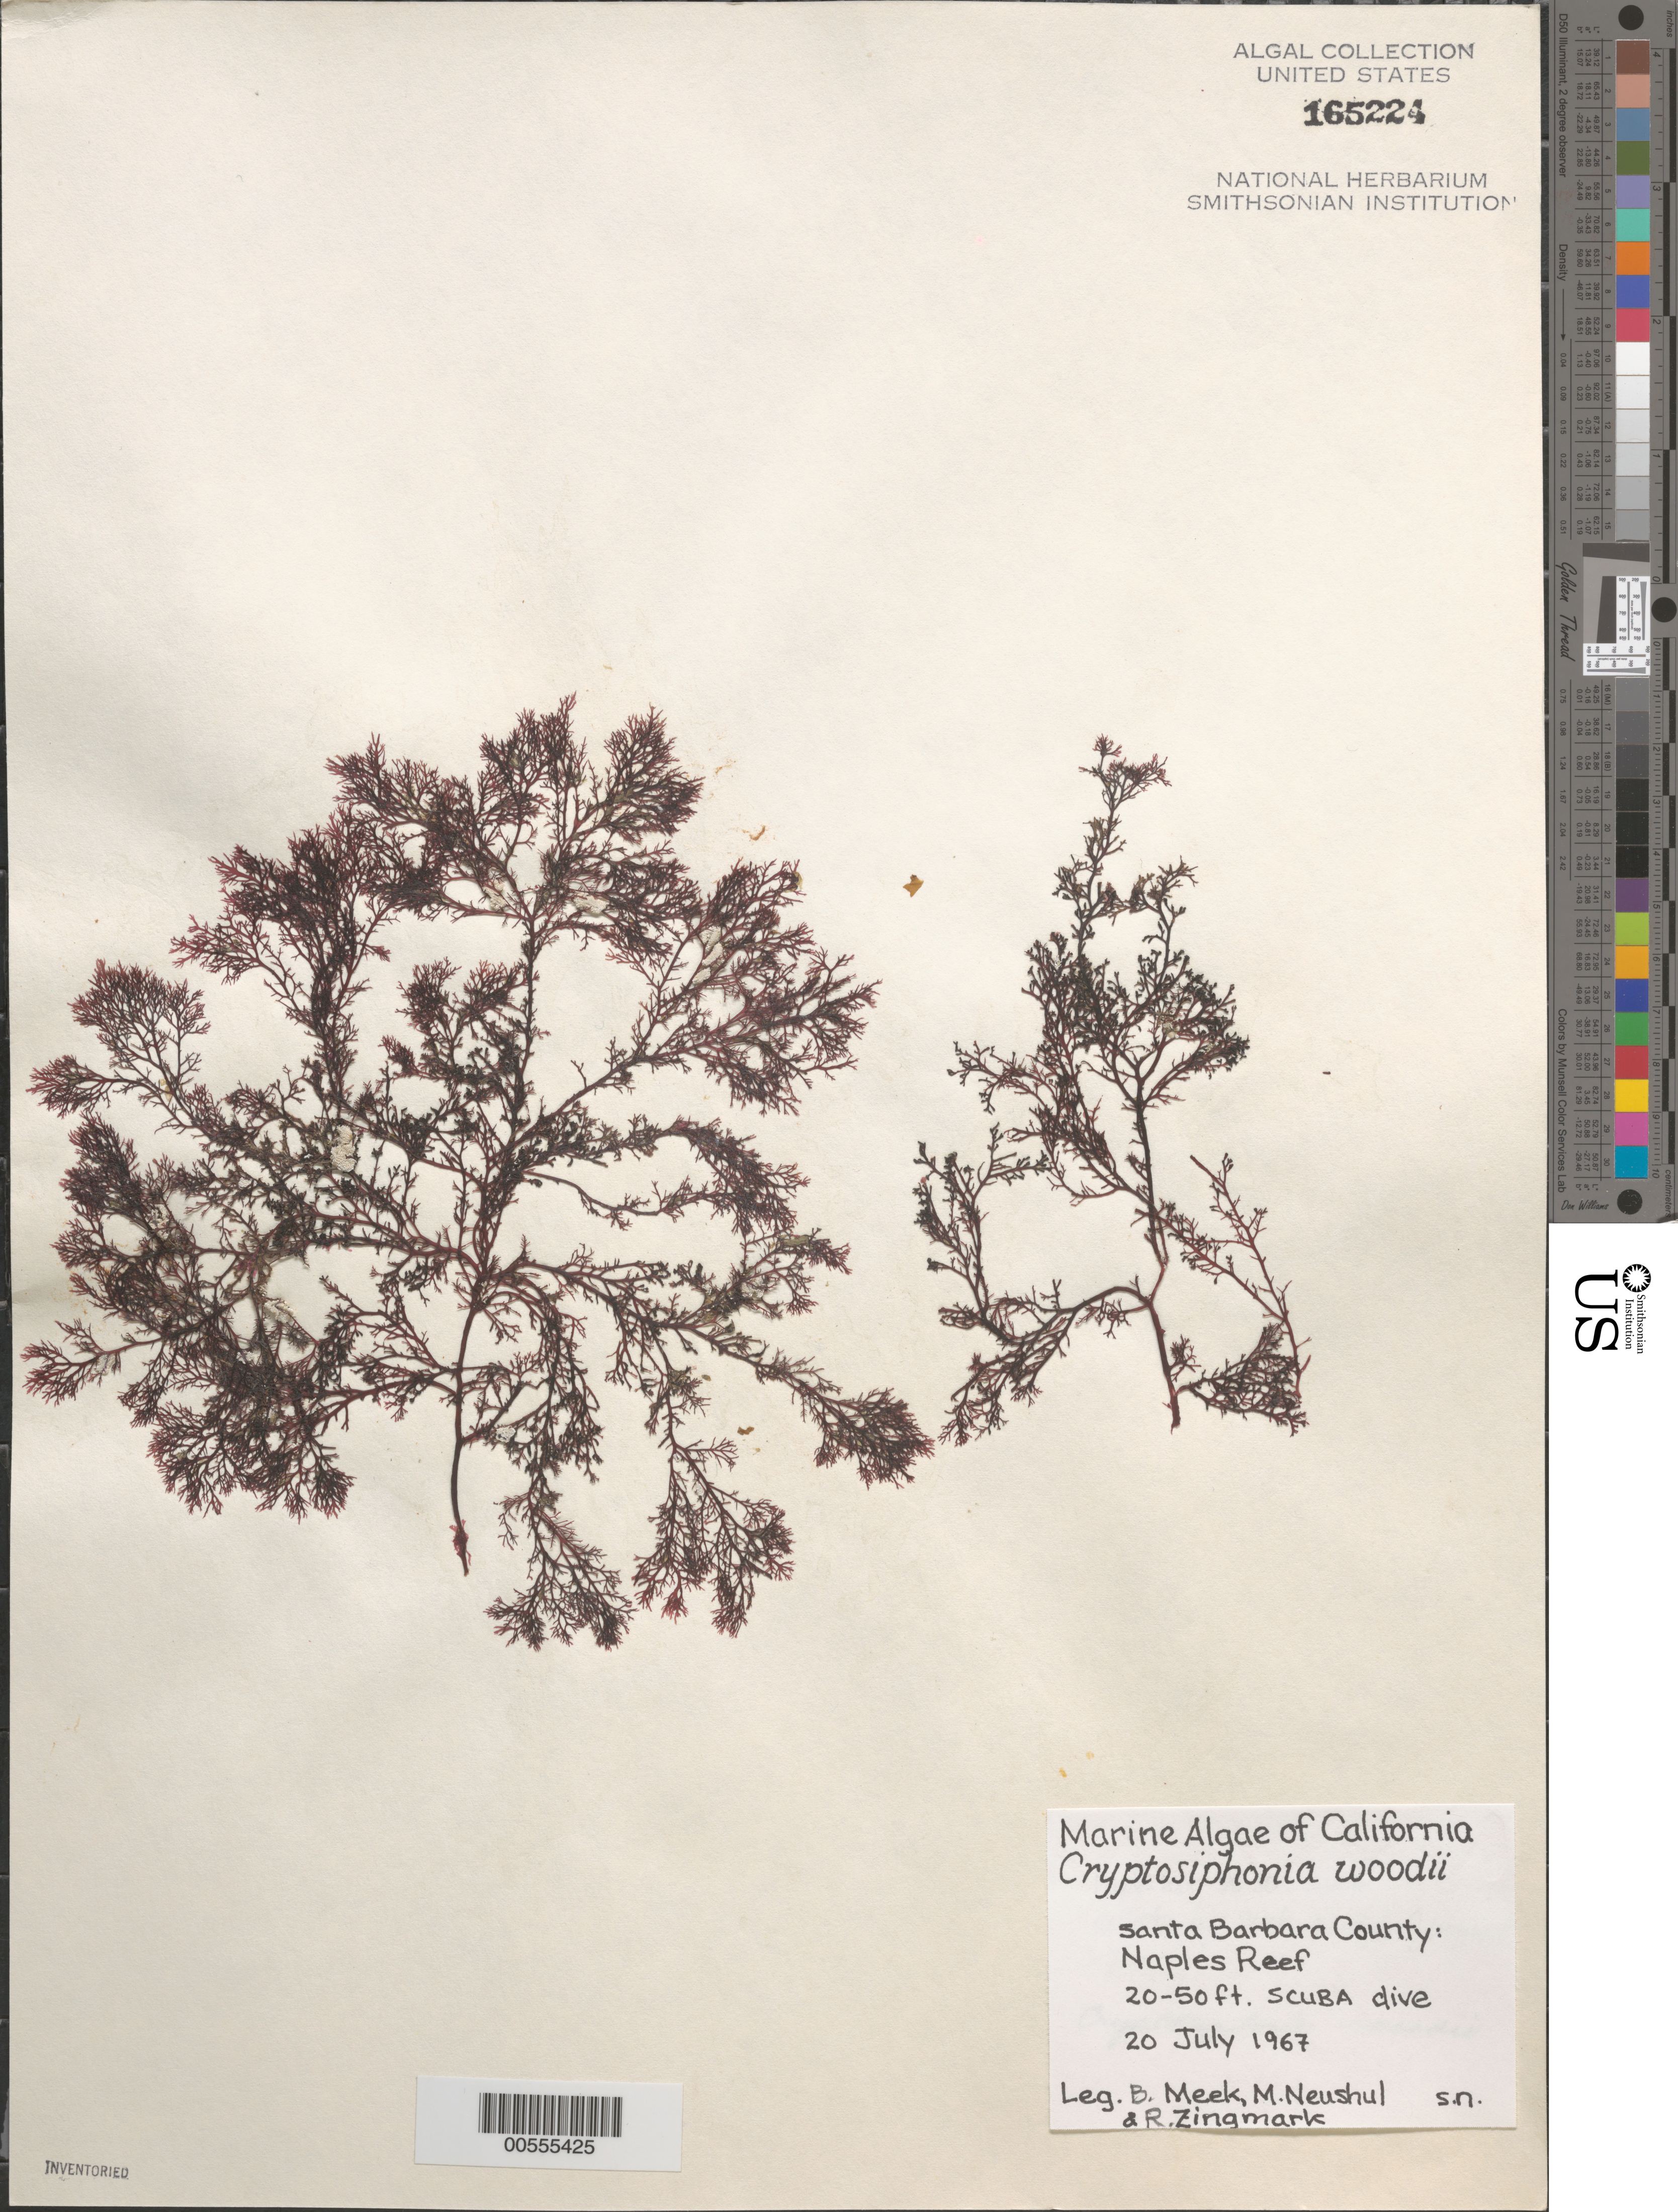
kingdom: Plantae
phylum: Rhodophyta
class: Florideophyceae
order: Gigartinales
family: Dumontiaceae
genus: Cryptosiphonia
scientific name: Cryptosiphonia woodii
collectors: B. Meek, M. Neushul & R. Zingmark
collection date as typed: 20 Jul 1967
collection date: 1967-07-20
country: United States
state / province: California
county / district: Santa Barbara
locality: Naples Reef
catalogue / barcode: US 165224